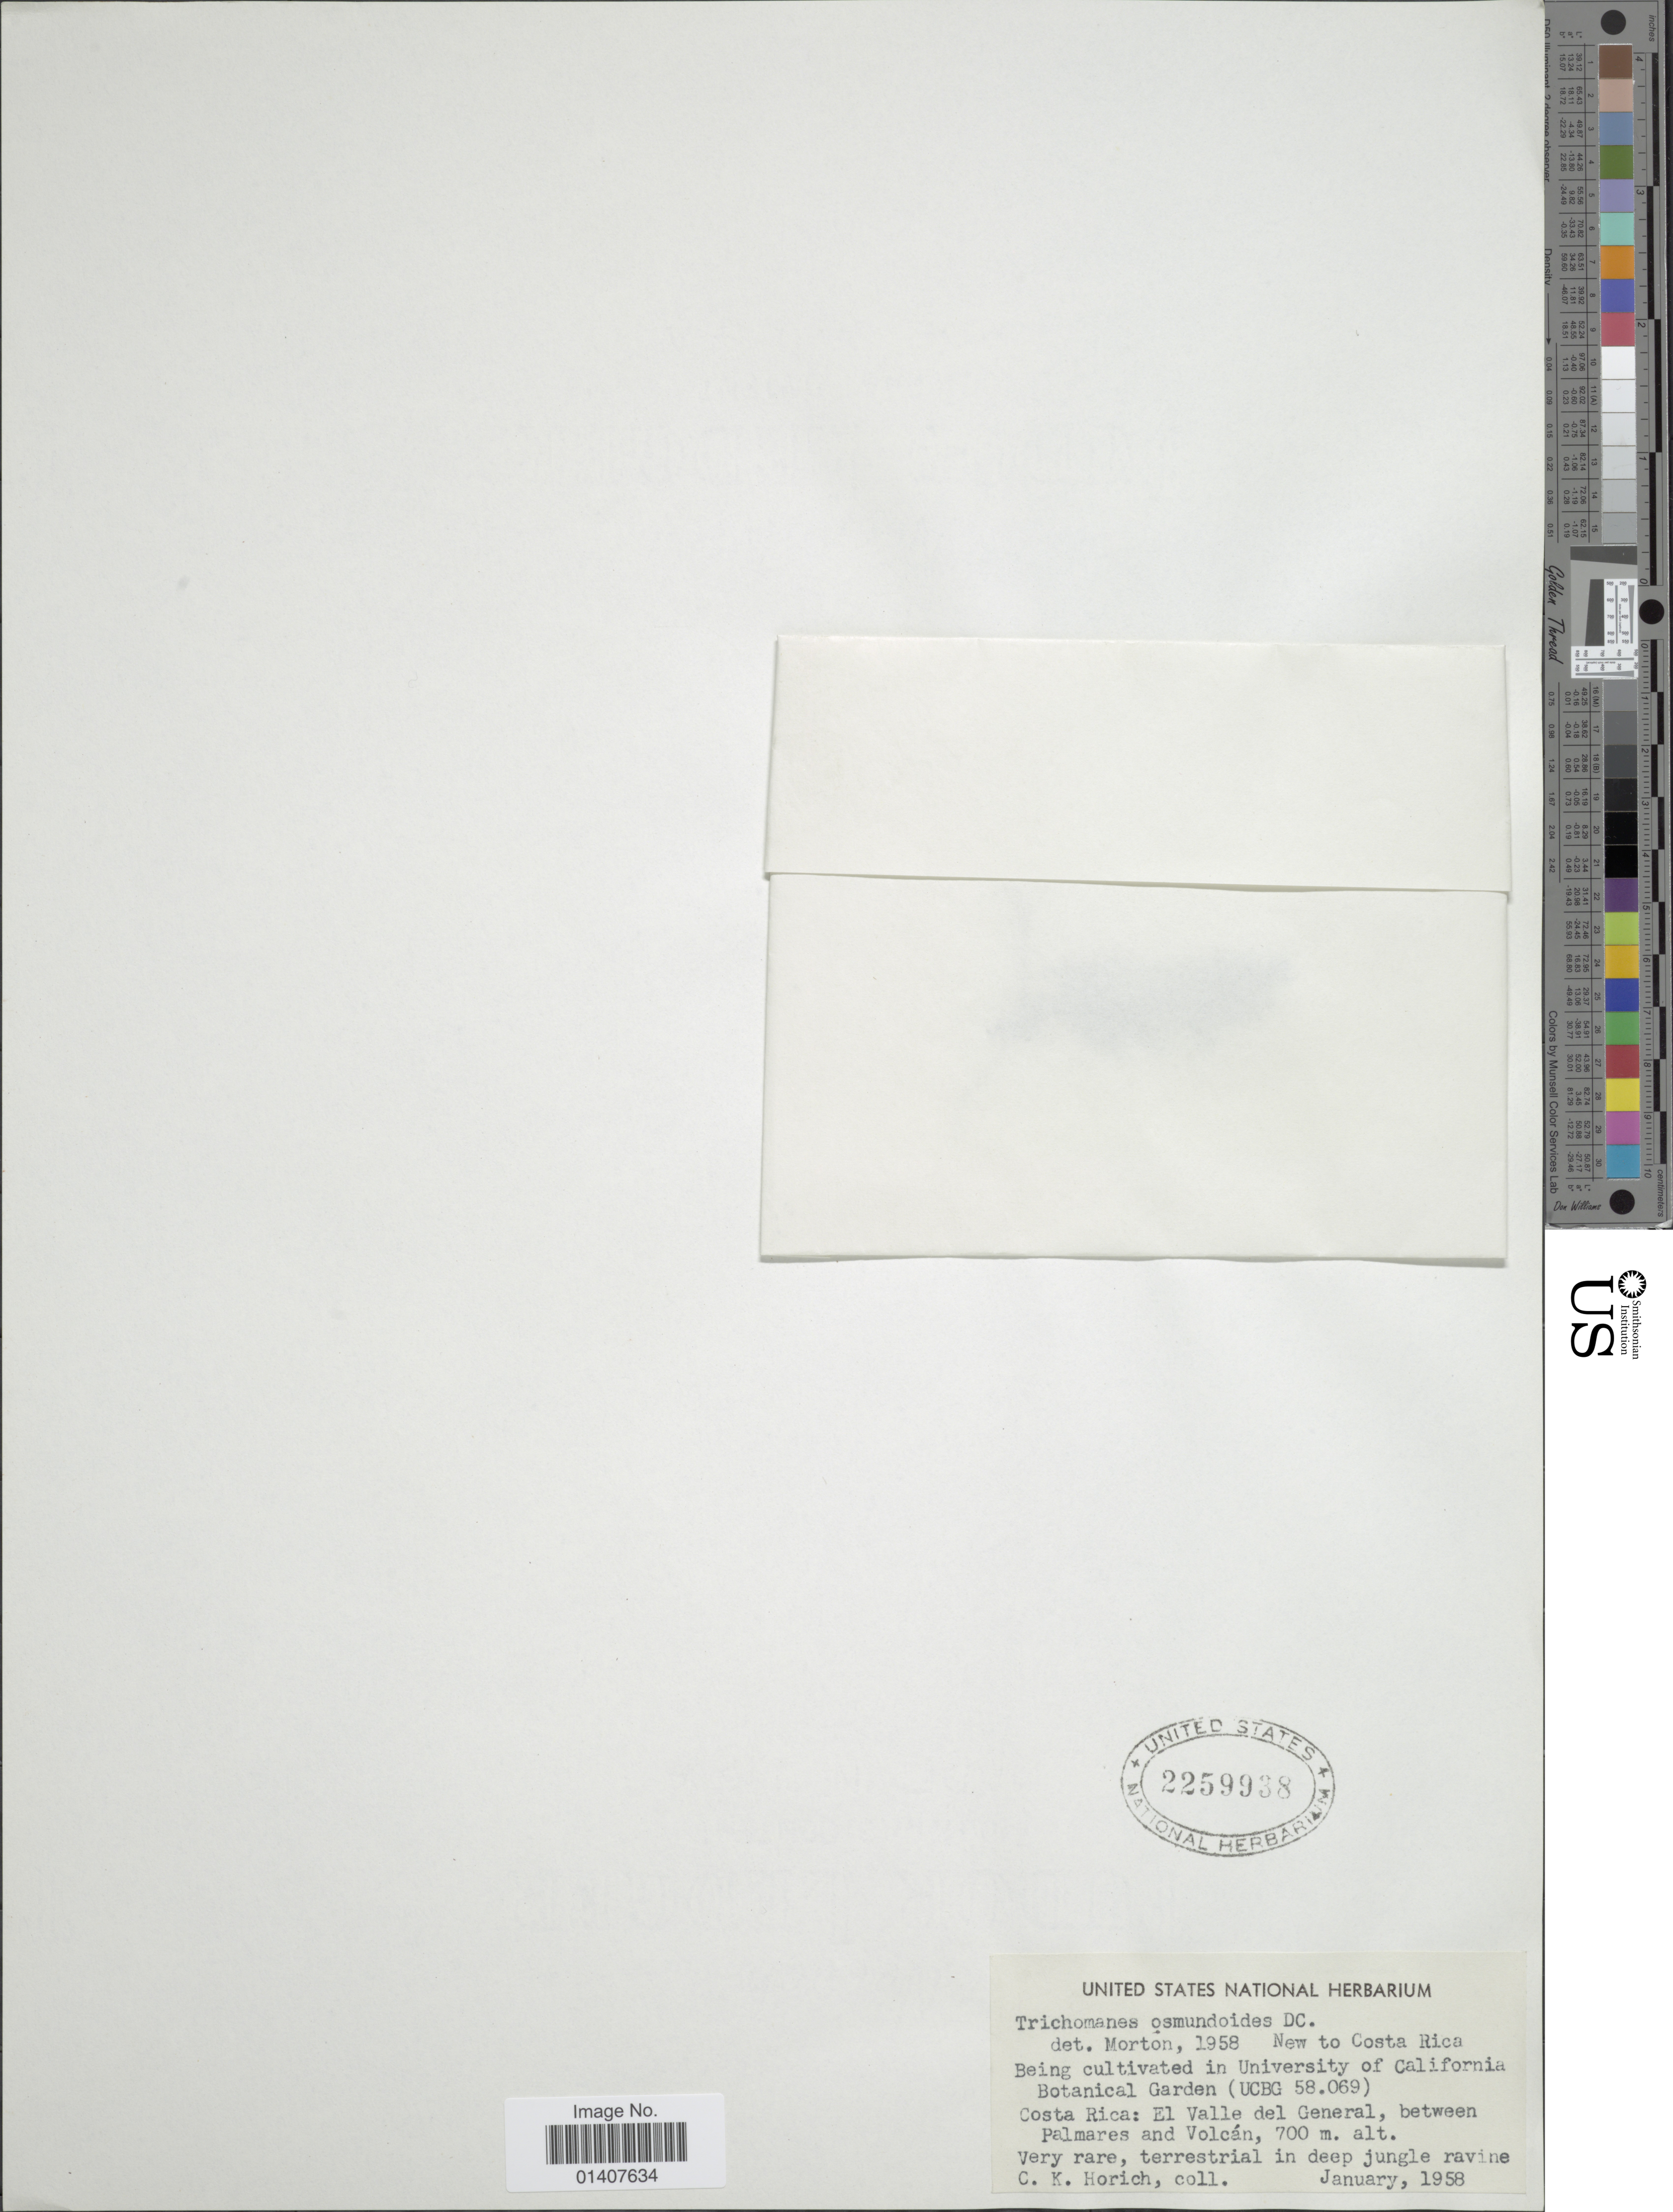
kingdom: Plantae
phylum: Tracheophyta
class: Polypodiopsida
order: Hymenophyllales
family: Hymenophyllaceae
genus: Trichomanes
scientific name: Trichomanes osmundoides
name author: DC. ex Poir.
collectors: C. K. Horich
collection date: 1958-01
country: Costa Rica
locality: Being cultivated in University of California Botanical Garden(UCBG 58.069), Costa Rica: El Valle del General, between Palmares and Volcán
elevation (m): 700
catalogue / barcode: US 2259938